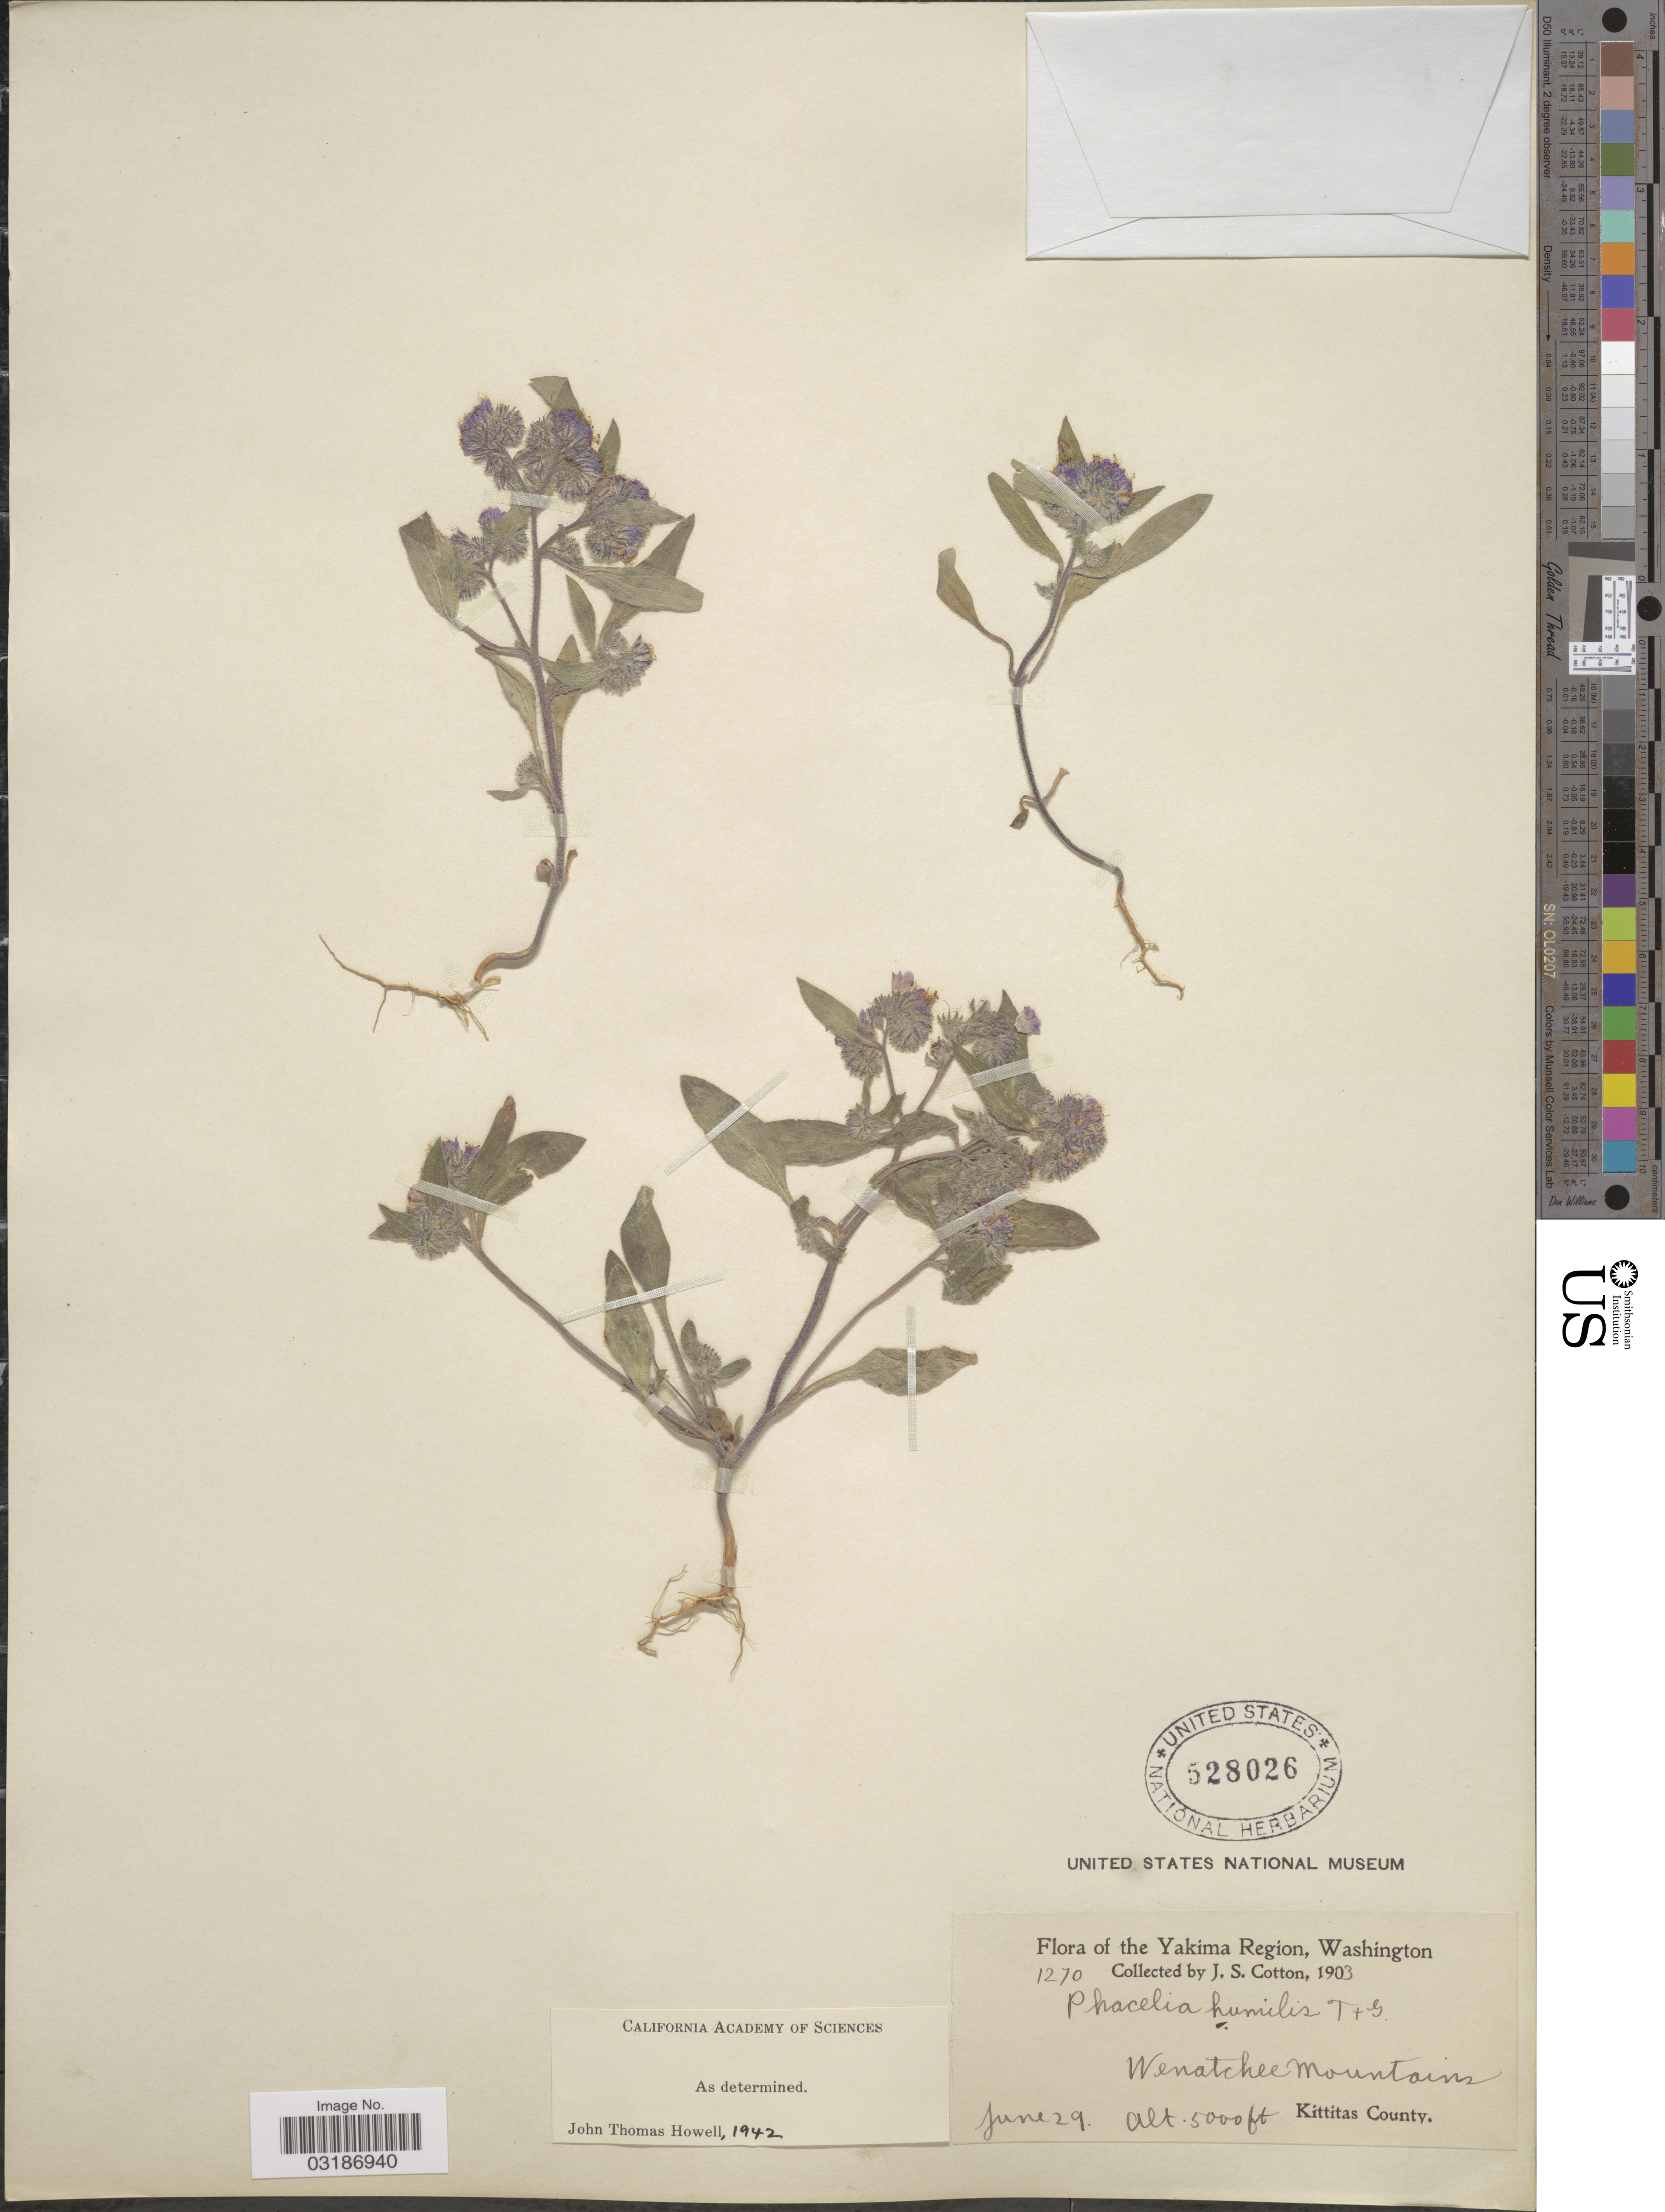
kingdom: Plantae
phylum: Tracheophyta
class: Magnoliopsida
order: Boraginales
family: Hydrophyllaceae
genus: Phacelia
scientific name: Phacelia humilis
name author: Torr. & A. Gray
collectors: J. S. Cotton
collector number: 1270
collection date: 1903-06-29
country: United States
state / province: Washington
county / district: Kittitas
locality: Yakima Region. Wenatchee Mountains. Kittitas County.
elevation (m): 1524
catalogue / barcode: US 528026